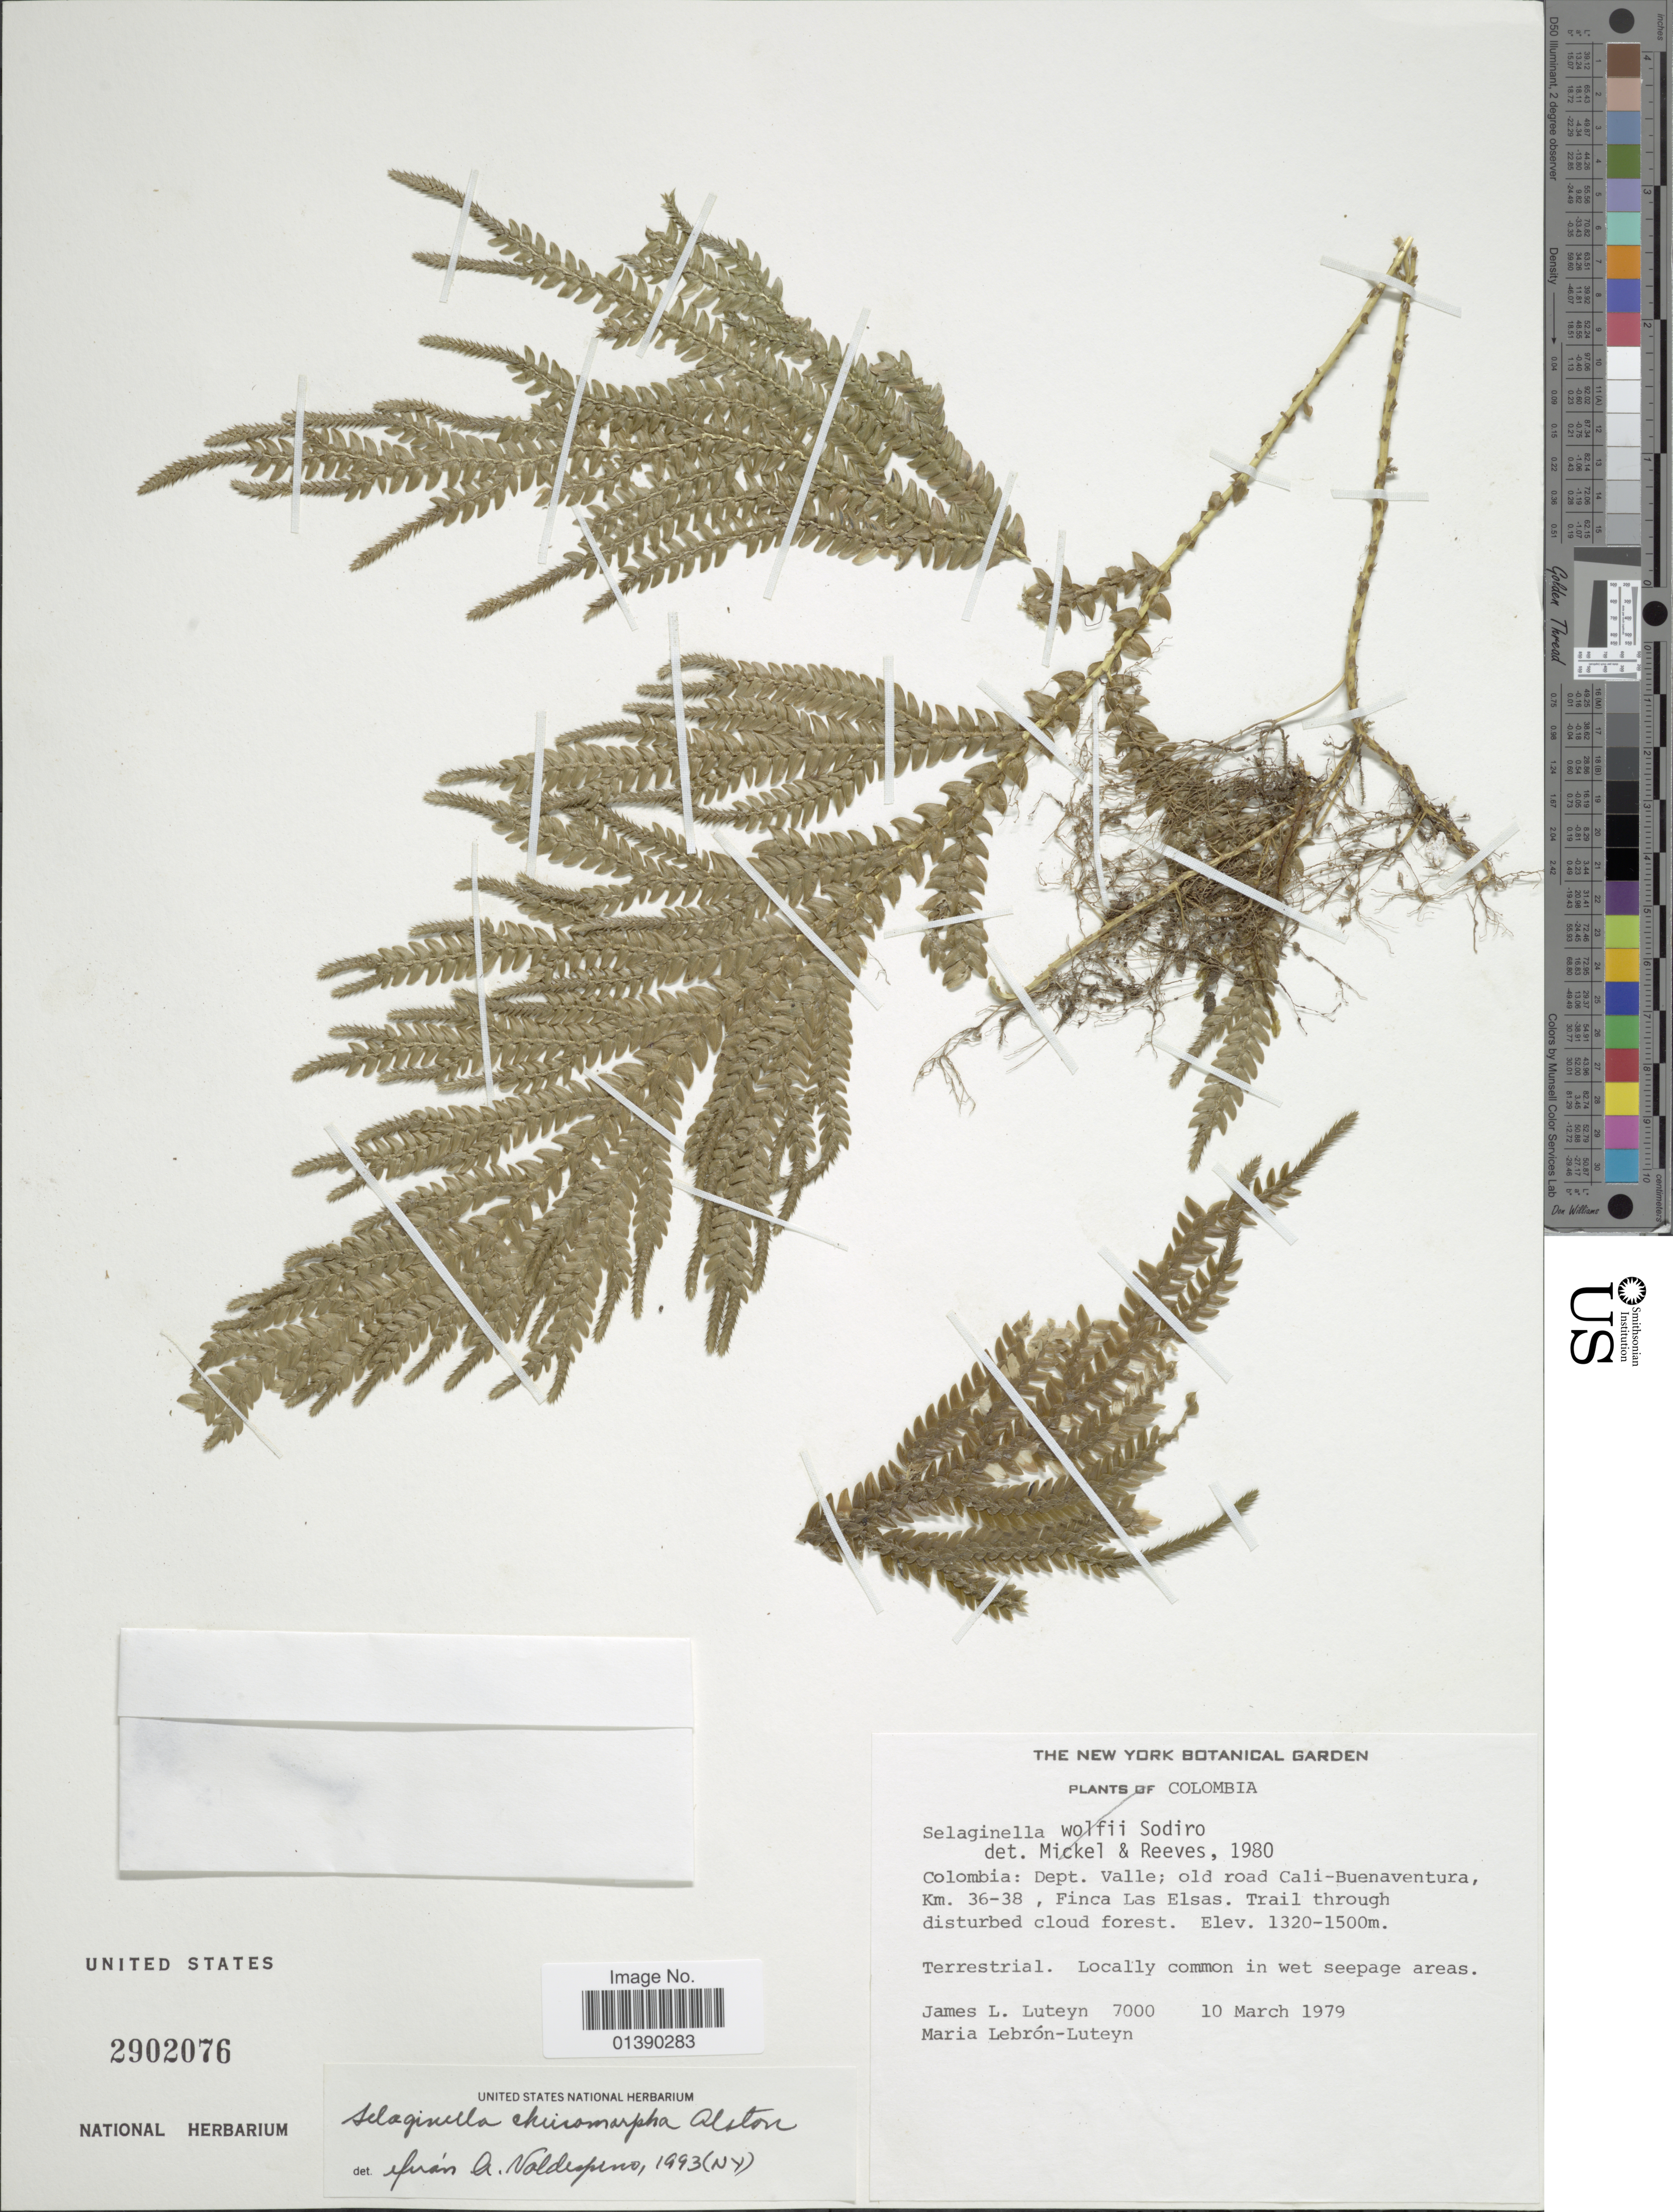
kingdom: Plantae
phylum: Tracheophyta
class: Lycopodiopsida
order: Selaginellales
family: Selaginellaceae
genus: Selaginella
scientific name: Selaginella cheiromorpha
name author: Alston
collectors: J. L. Luteyn & M. L. Lebrón-Luteyn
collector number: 7000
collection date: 1979-03-10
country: Colombia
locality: Dept Valle; old road Cali-Buenaventura, km 36-38, Finca Las Elsas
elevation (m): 1320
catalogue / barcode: US 2902076